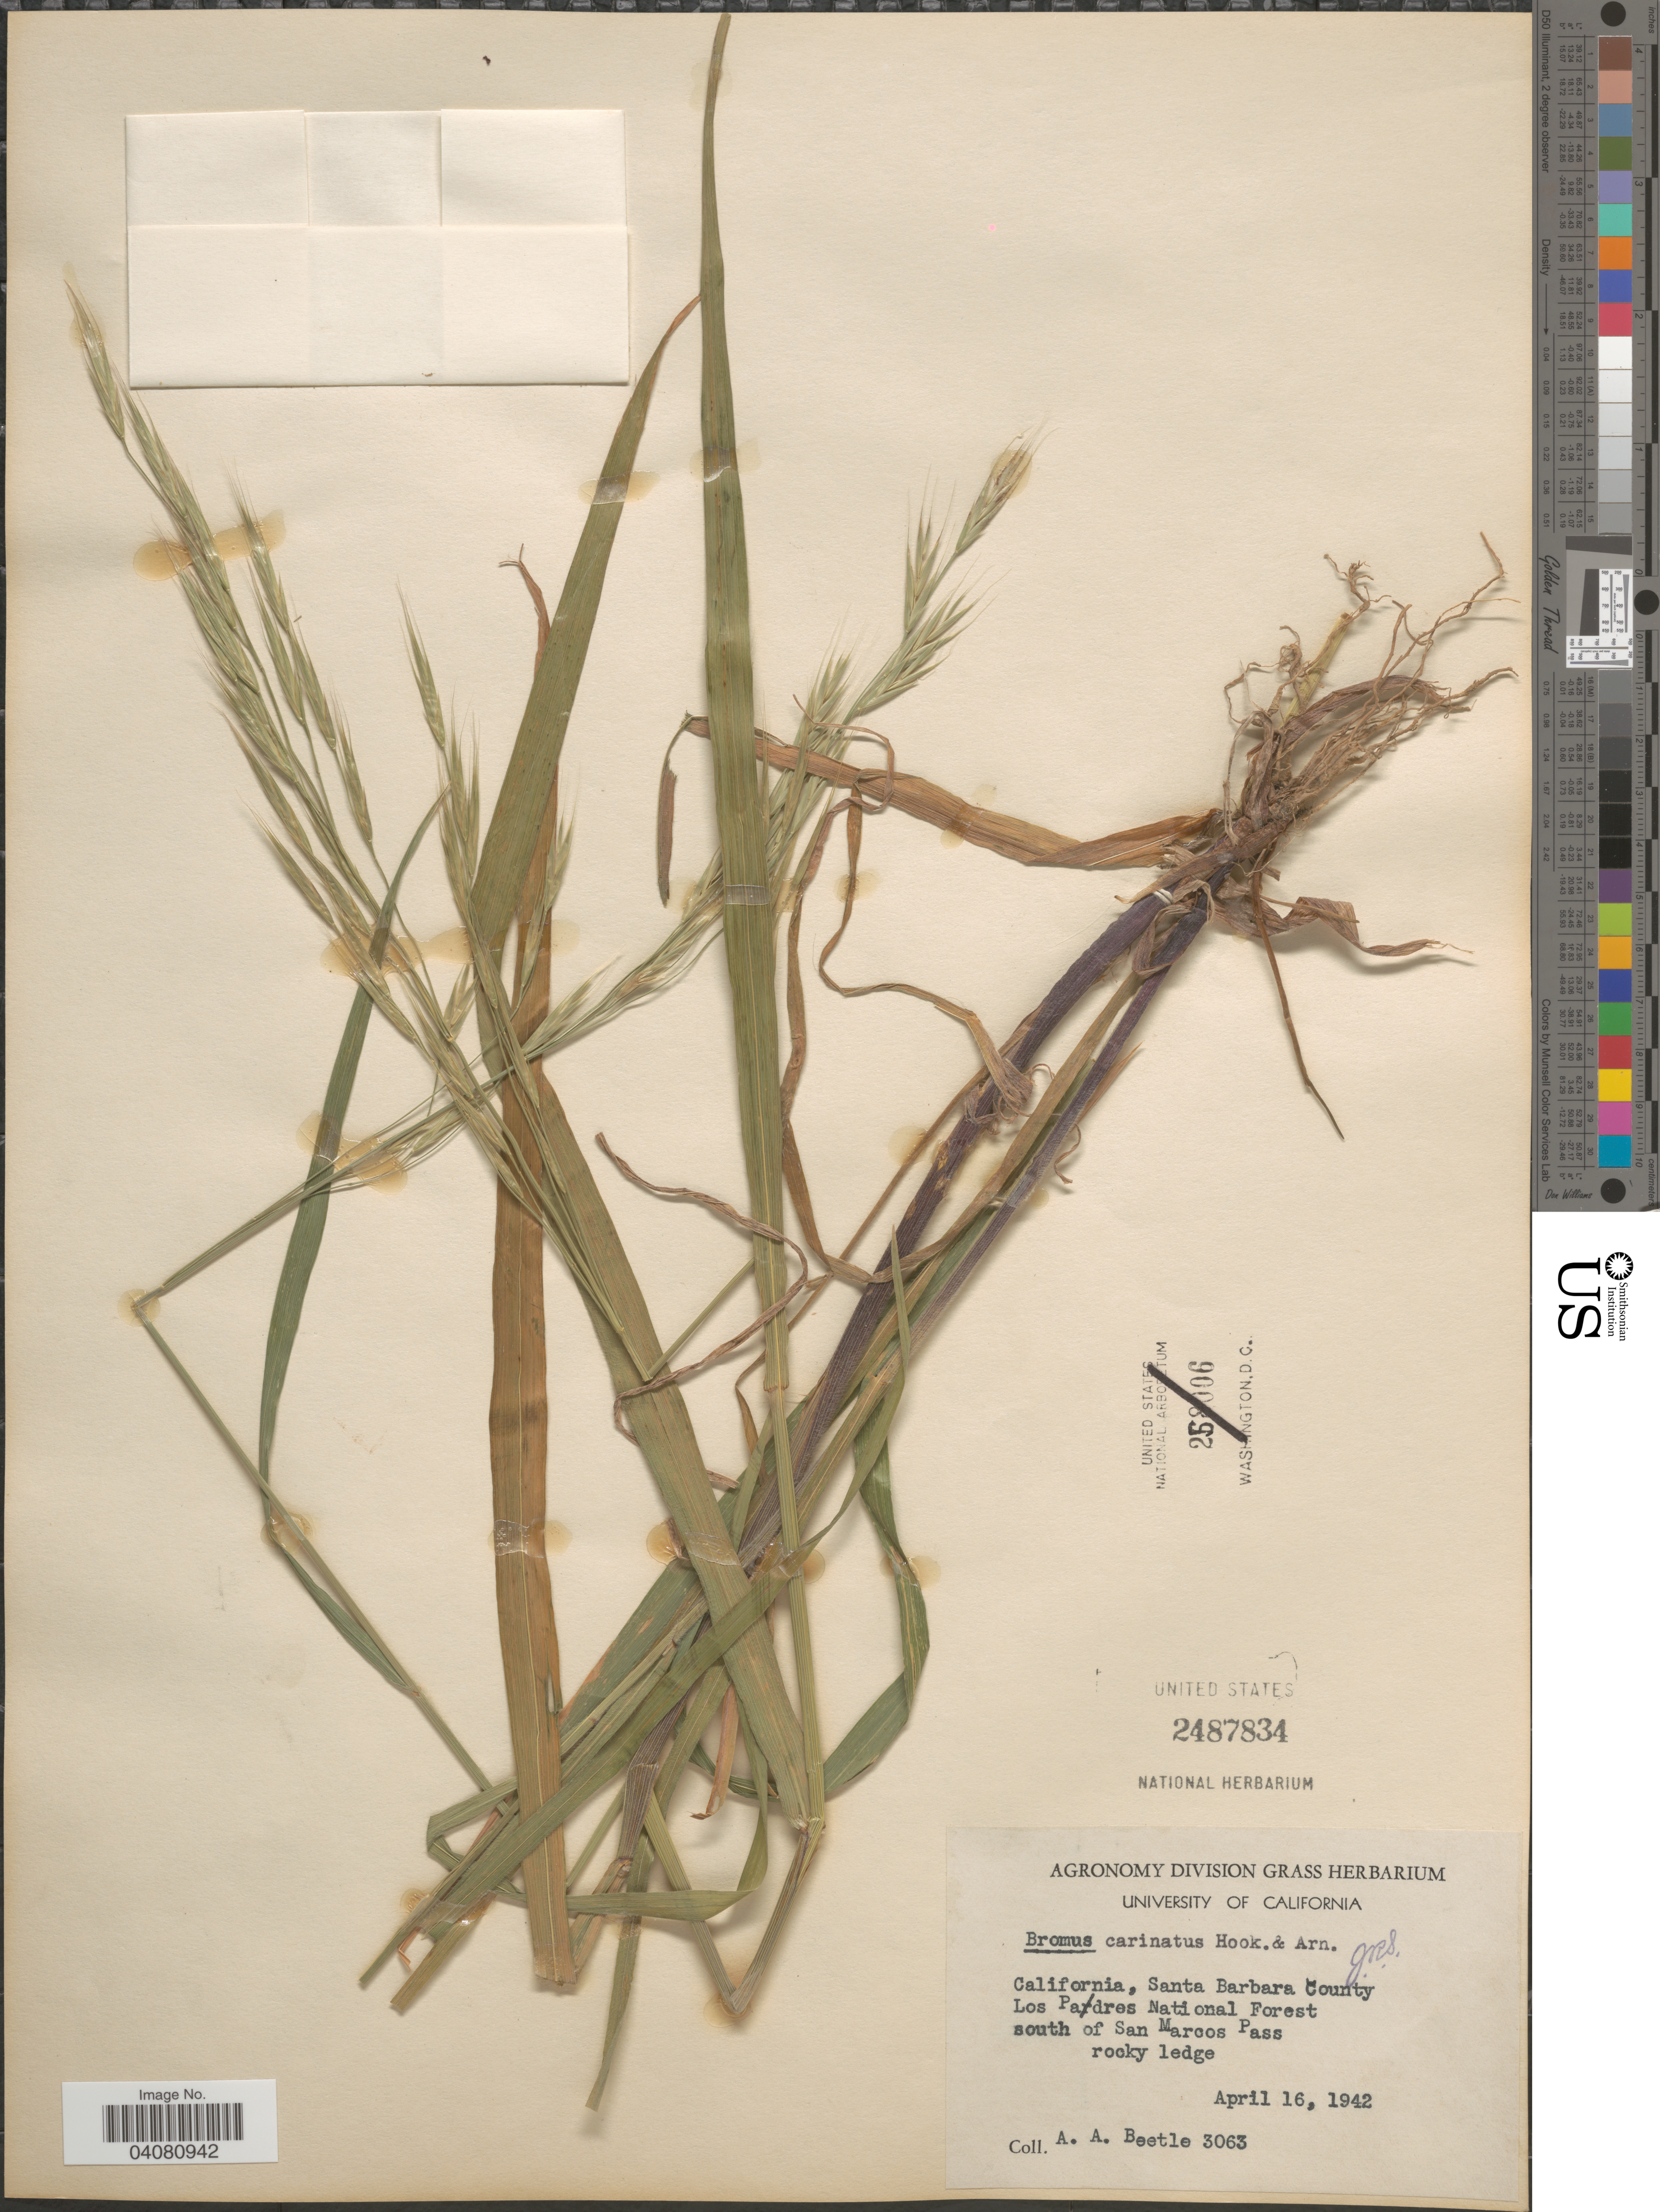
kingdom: Plantae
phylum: Tracheophyta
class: Liliopsida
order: Poales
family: Poaceae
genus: Bromus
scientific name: Bromus carinatus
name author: Hook. & Arn.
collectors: A. A. Beetle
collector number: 3063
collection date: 1942-04-16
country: United States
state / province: California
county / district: Santa Barbara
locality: Santa Barbara County Los Padres National Forest south of San Marcos Pass.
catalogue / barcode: US 2487834